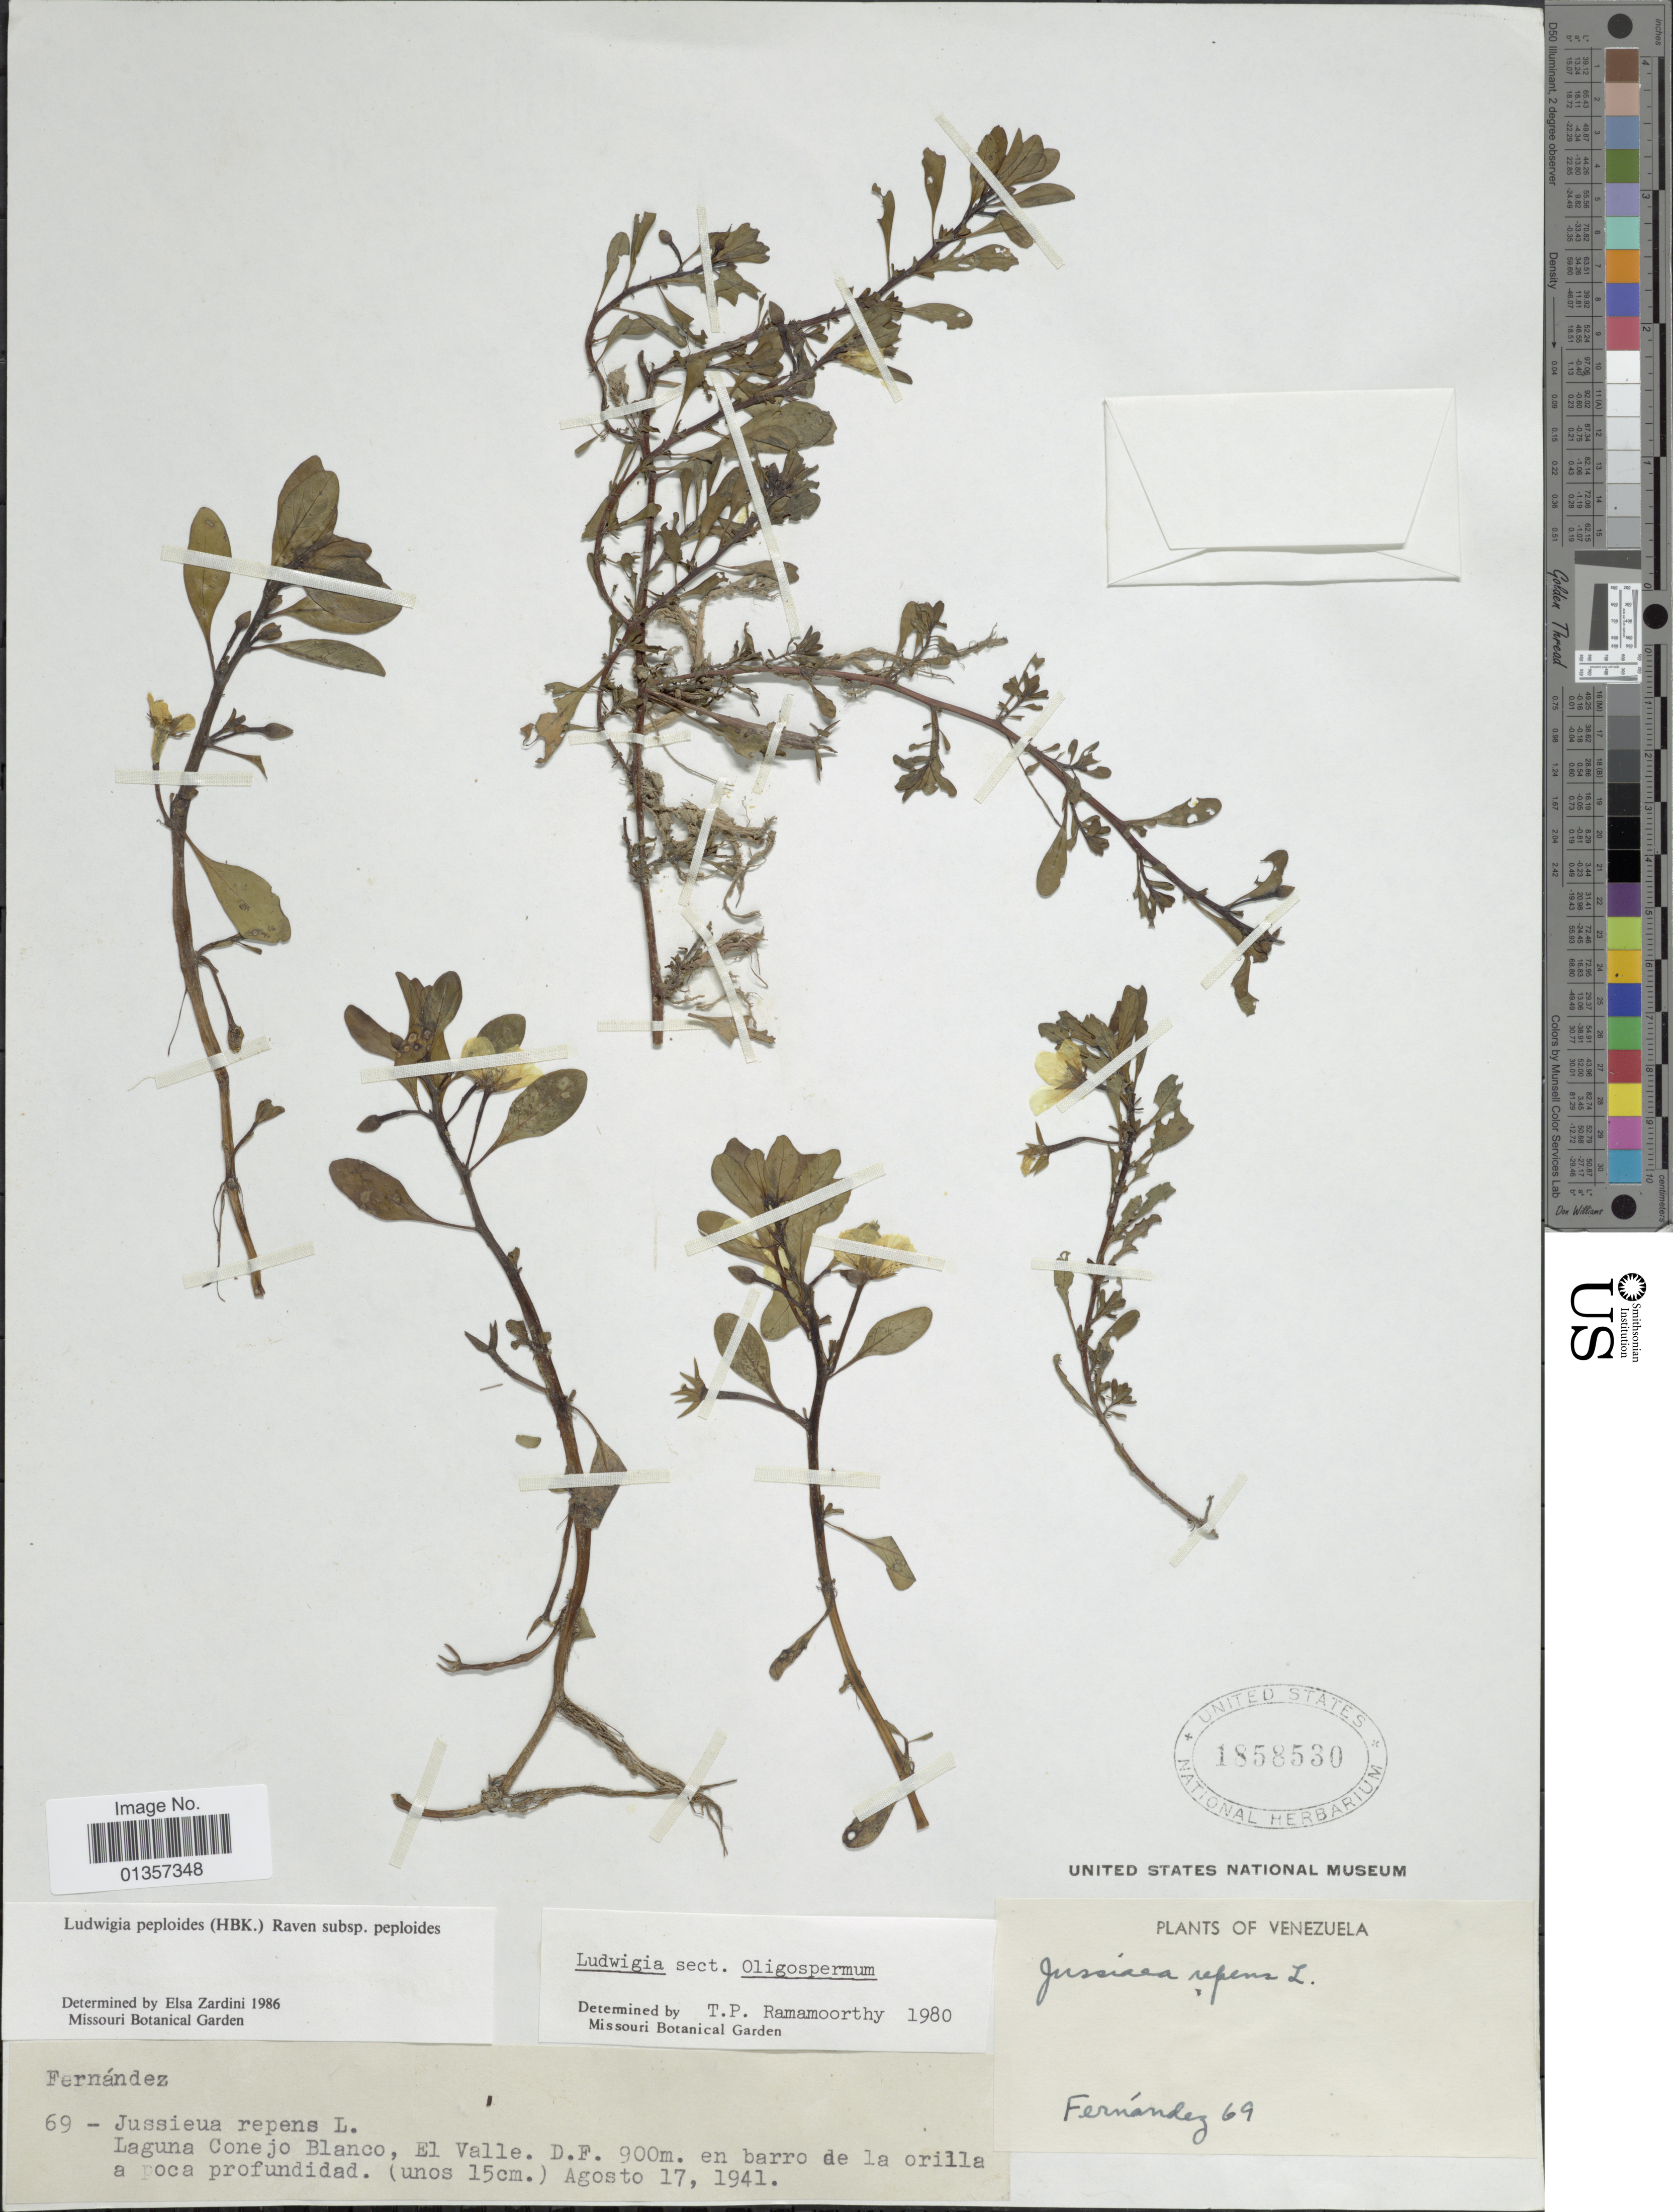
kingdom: Plantae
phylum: Tracheophyta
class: Magnoliopsida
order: Myrtales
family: Onagraceae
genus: Ludwigia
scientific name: Ludwigia peploides subsp. peploides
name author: (Kunth) P.H. Raven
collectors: -- Fernandez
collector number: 69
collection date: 1941-08-17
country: Venezuela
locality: Laguna Conejo Blanco, El Valle D.F.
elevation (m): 900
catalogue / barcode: US 1858530